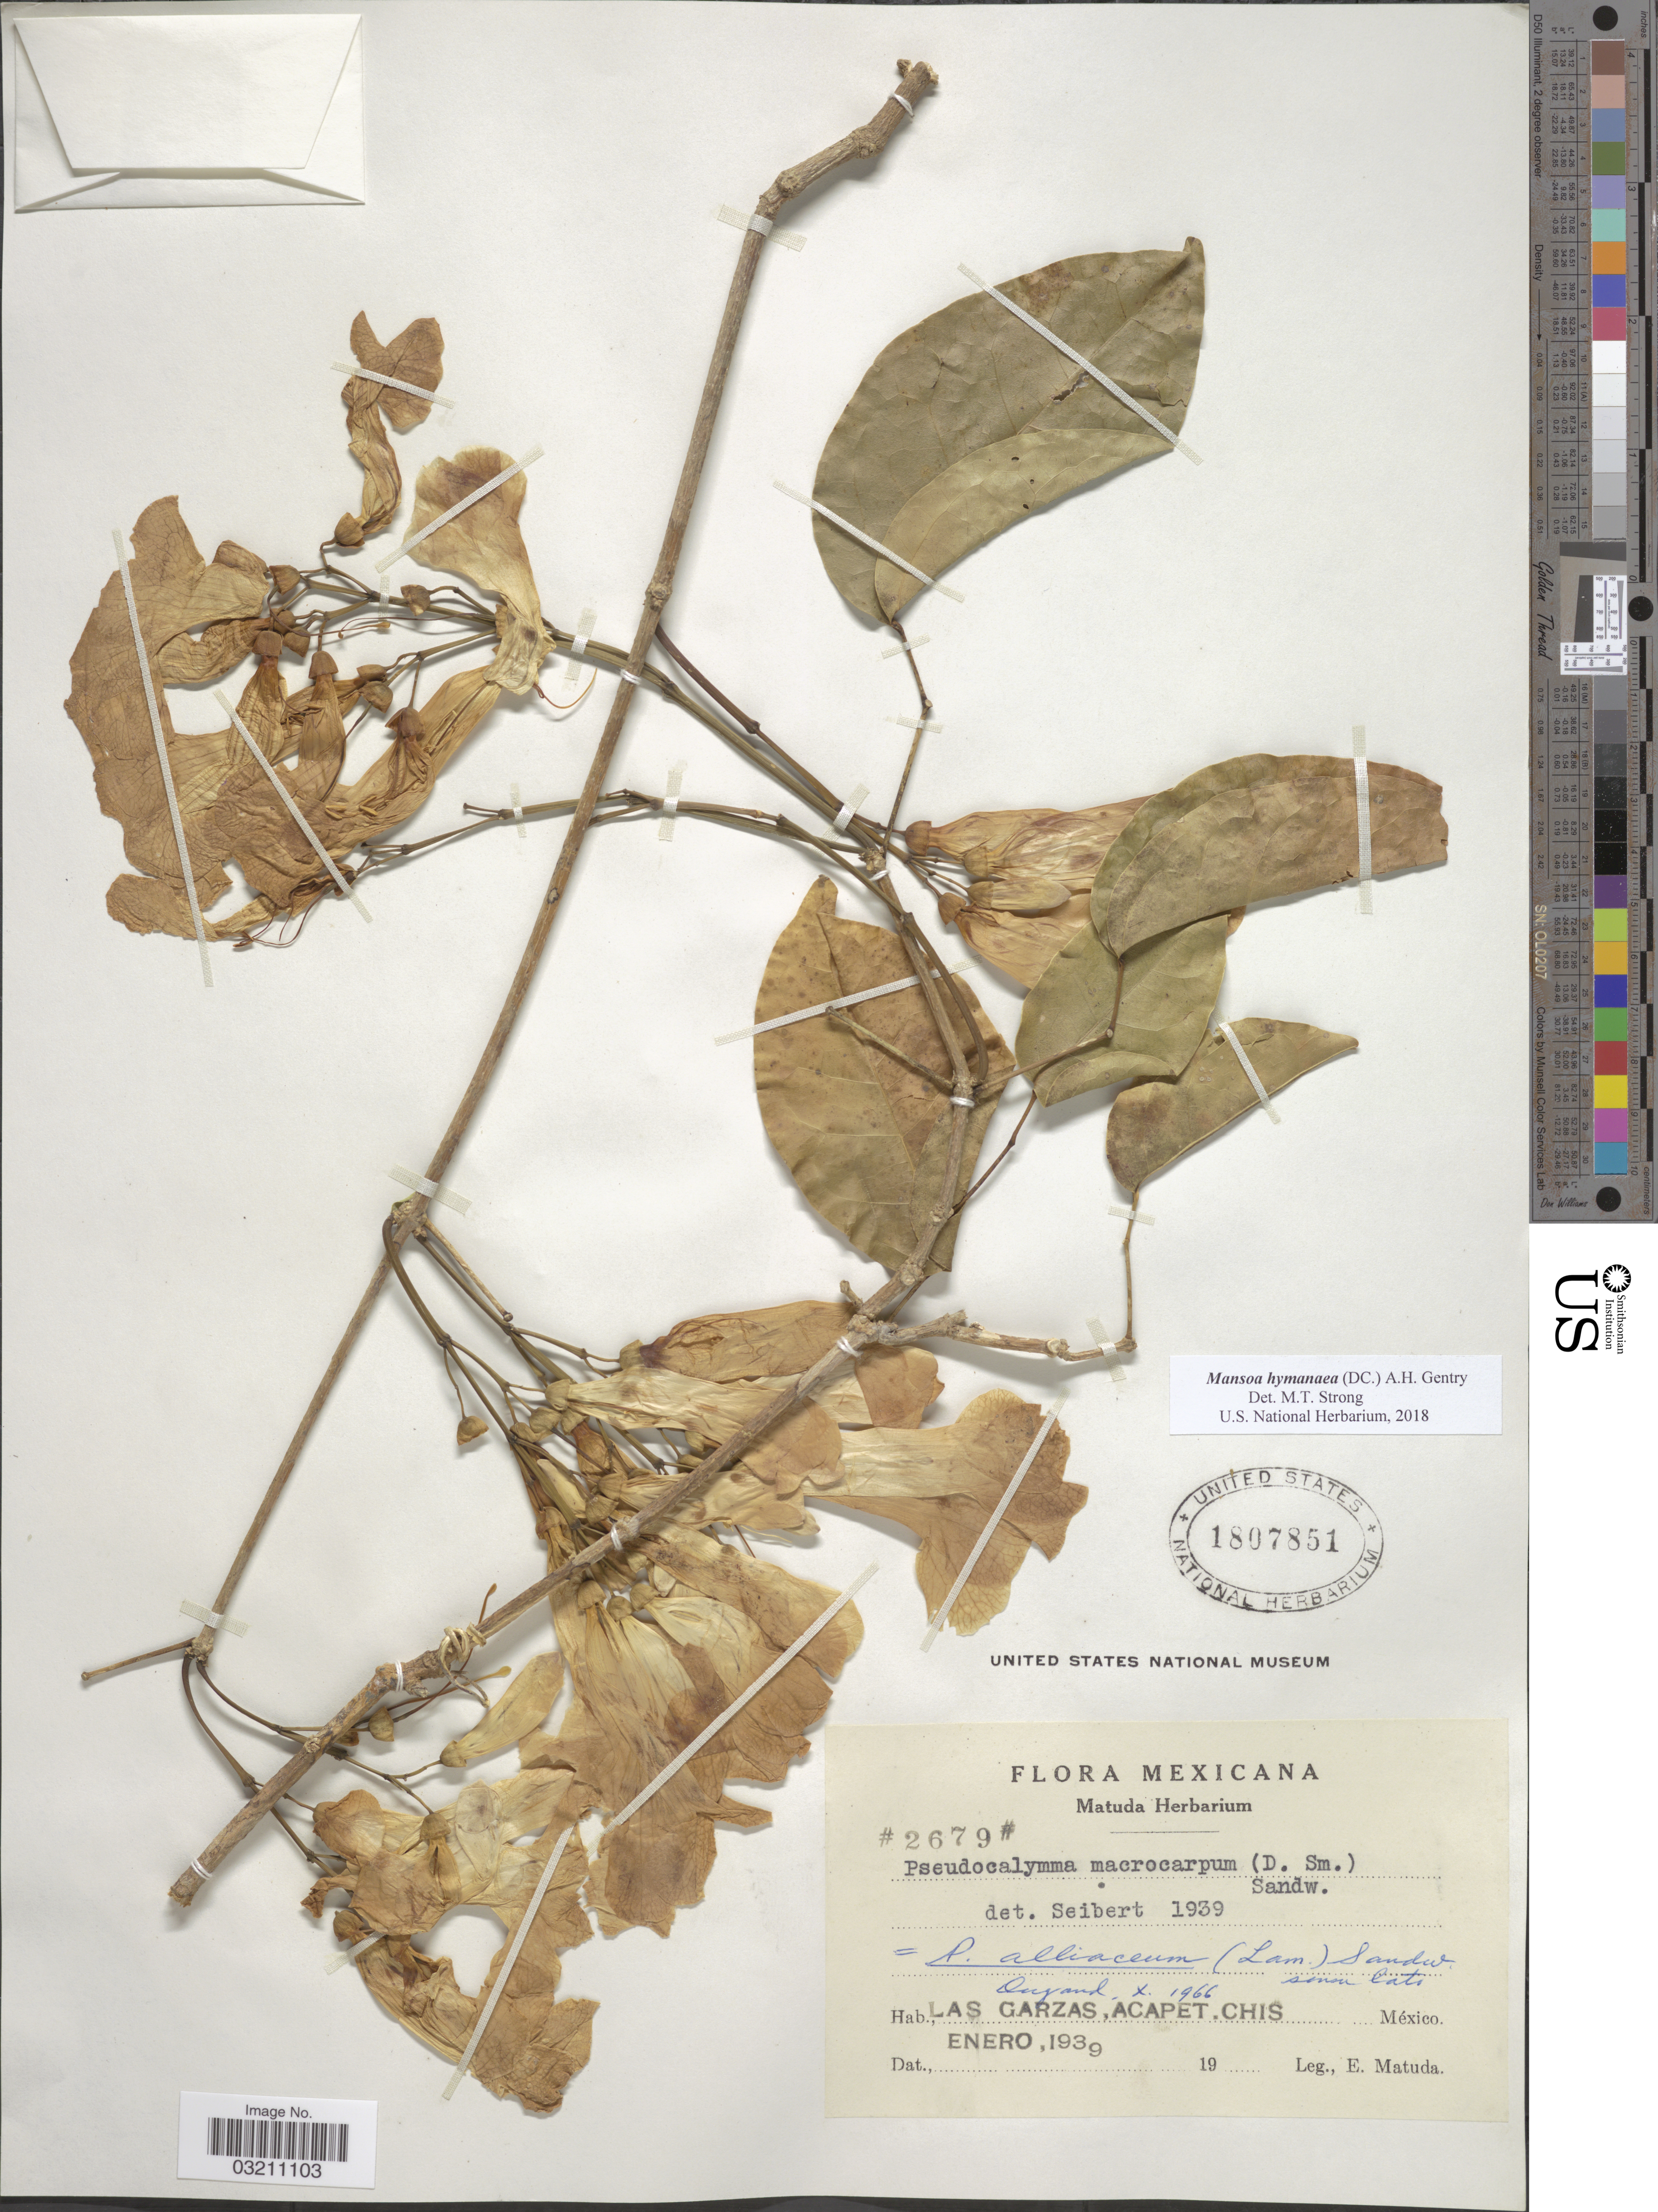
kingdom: Plantae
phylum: Tracheophyta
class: Magnoliopsida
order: Lamiales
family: Bignoniaceae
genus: Mansoa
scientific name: Mansoa hymenaea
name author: (DC.) A.H. Gentry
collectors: E. Matuda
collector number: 2679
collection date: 1939-01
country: Mexico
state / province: Chiapas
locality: Las Garzas, Acapet. Chis.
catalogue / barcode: US 1807851